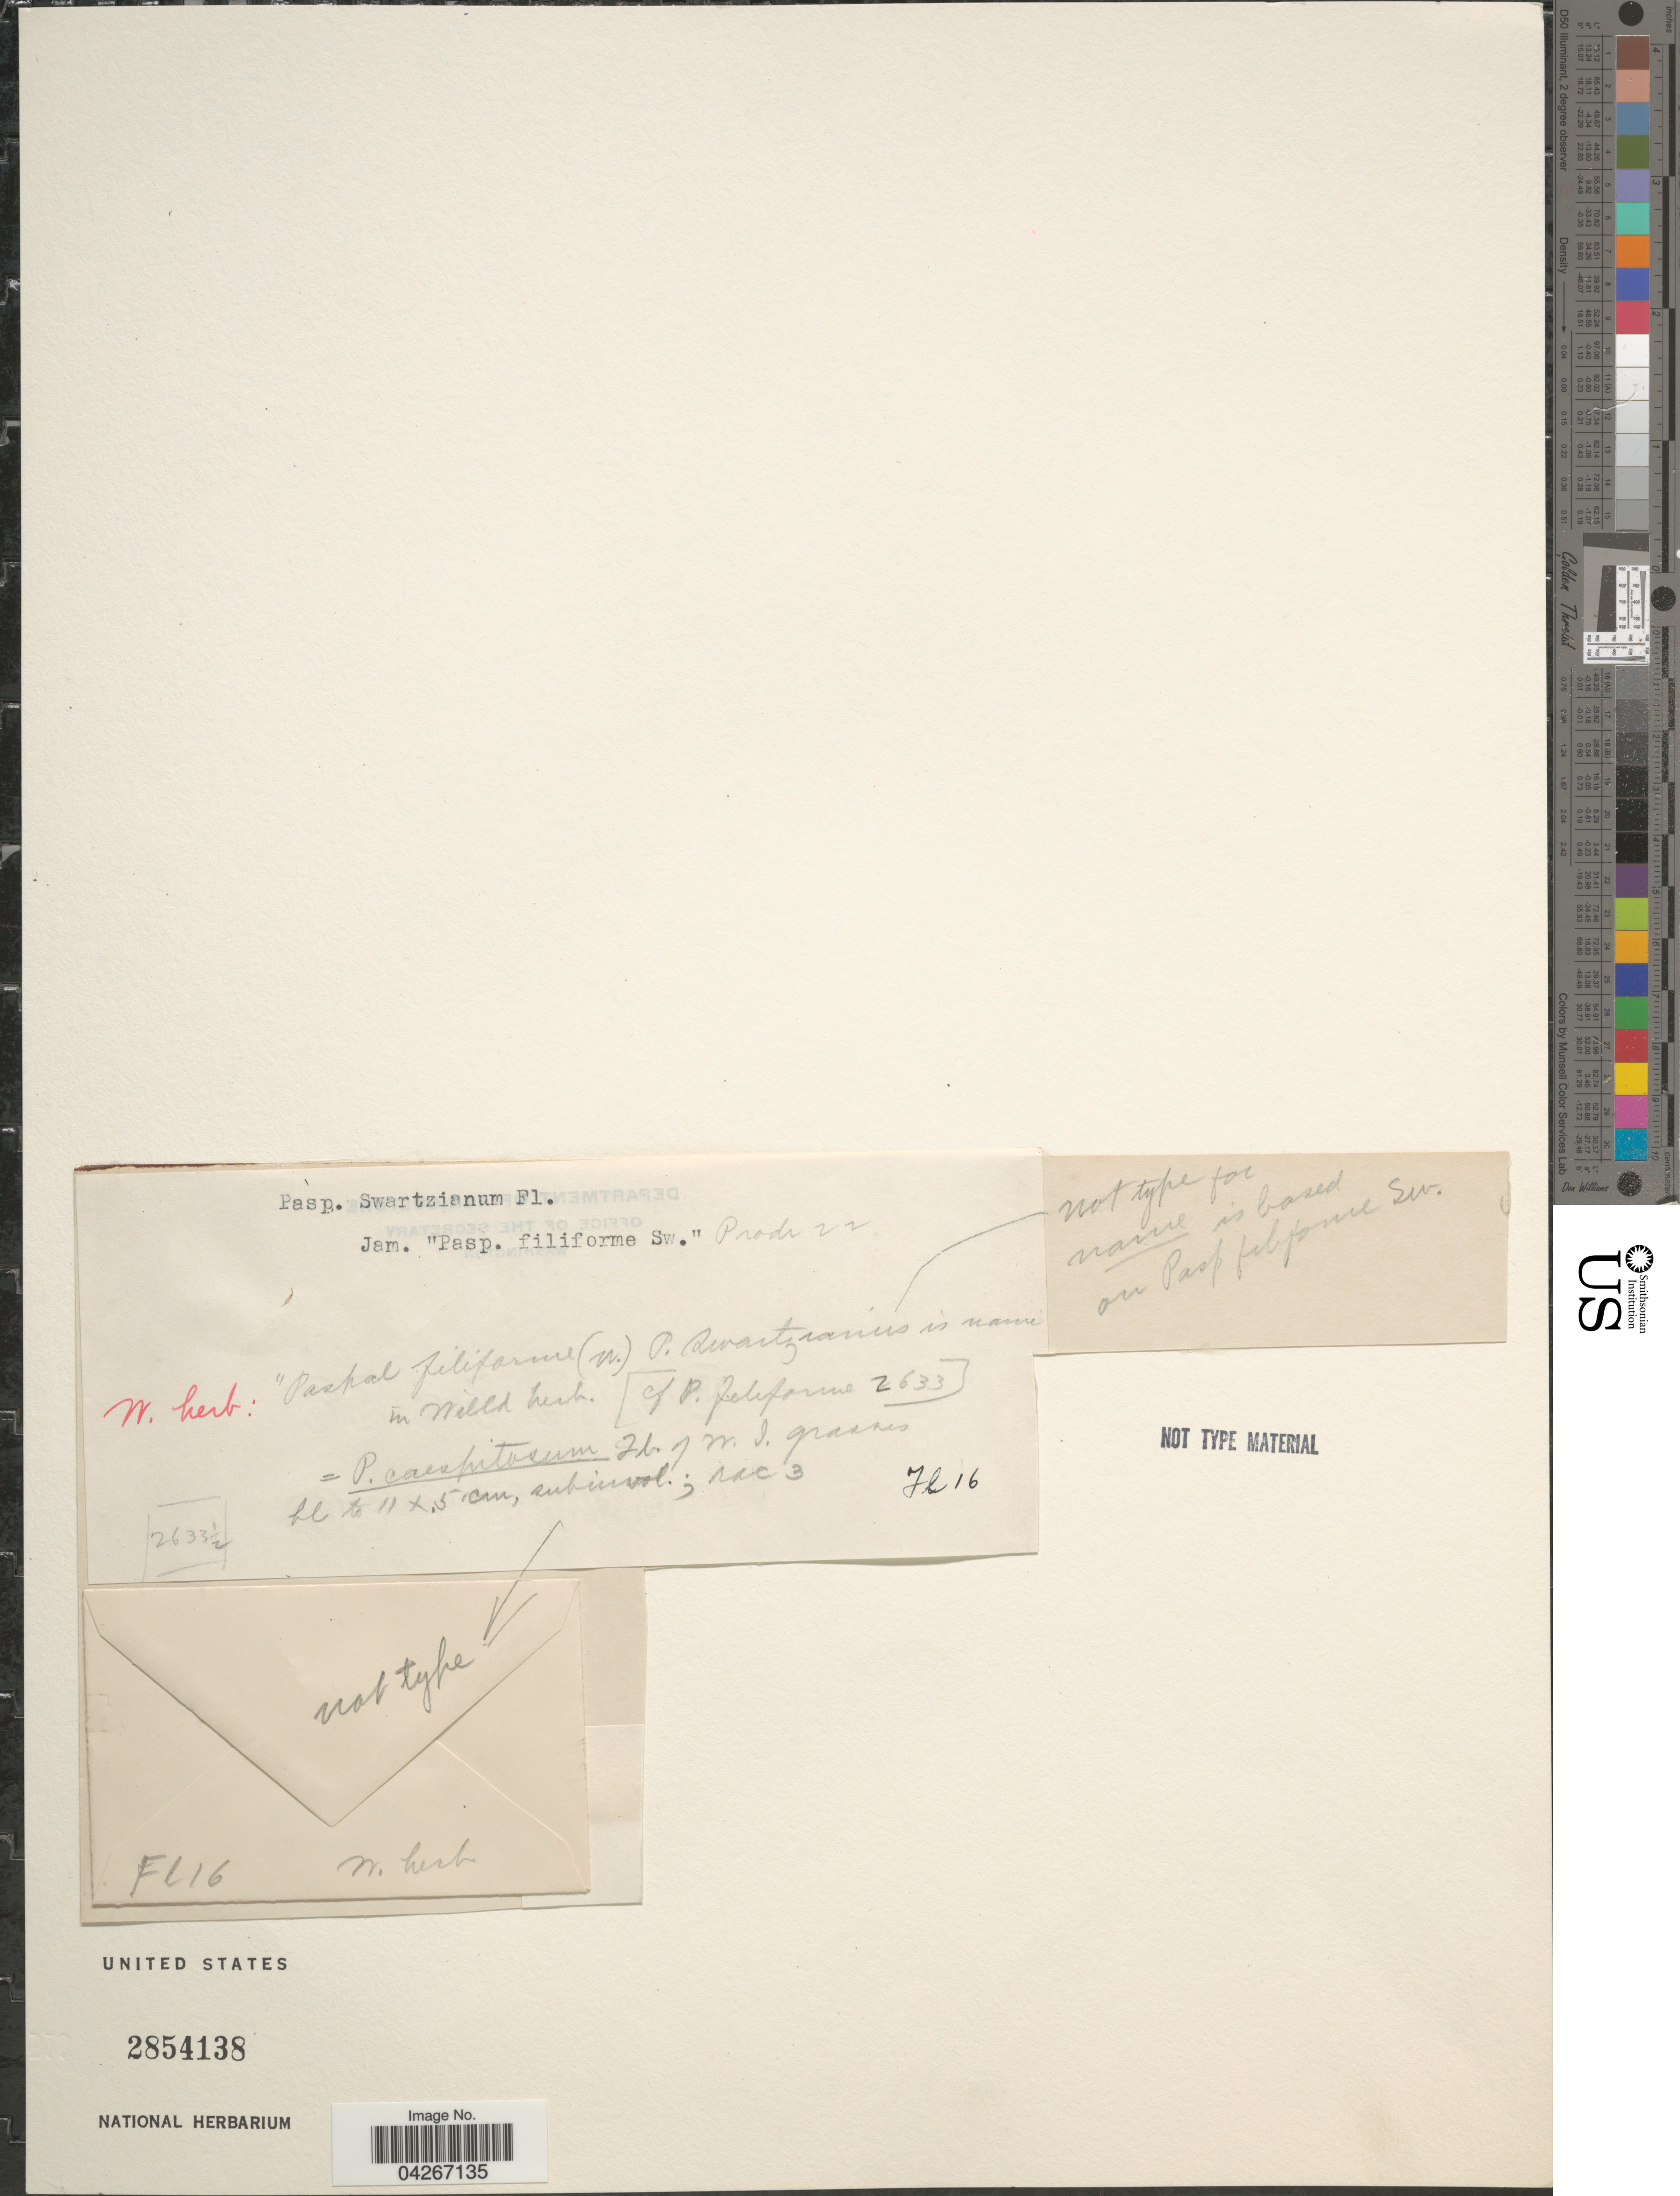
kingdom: Plantae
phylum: Tracheophyta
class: Liliopsida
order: Poales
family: Poaceae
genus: Paspalum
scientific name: Paspalum filiforme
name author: Sw.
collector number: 2633 1/2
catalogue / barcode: US 2854138